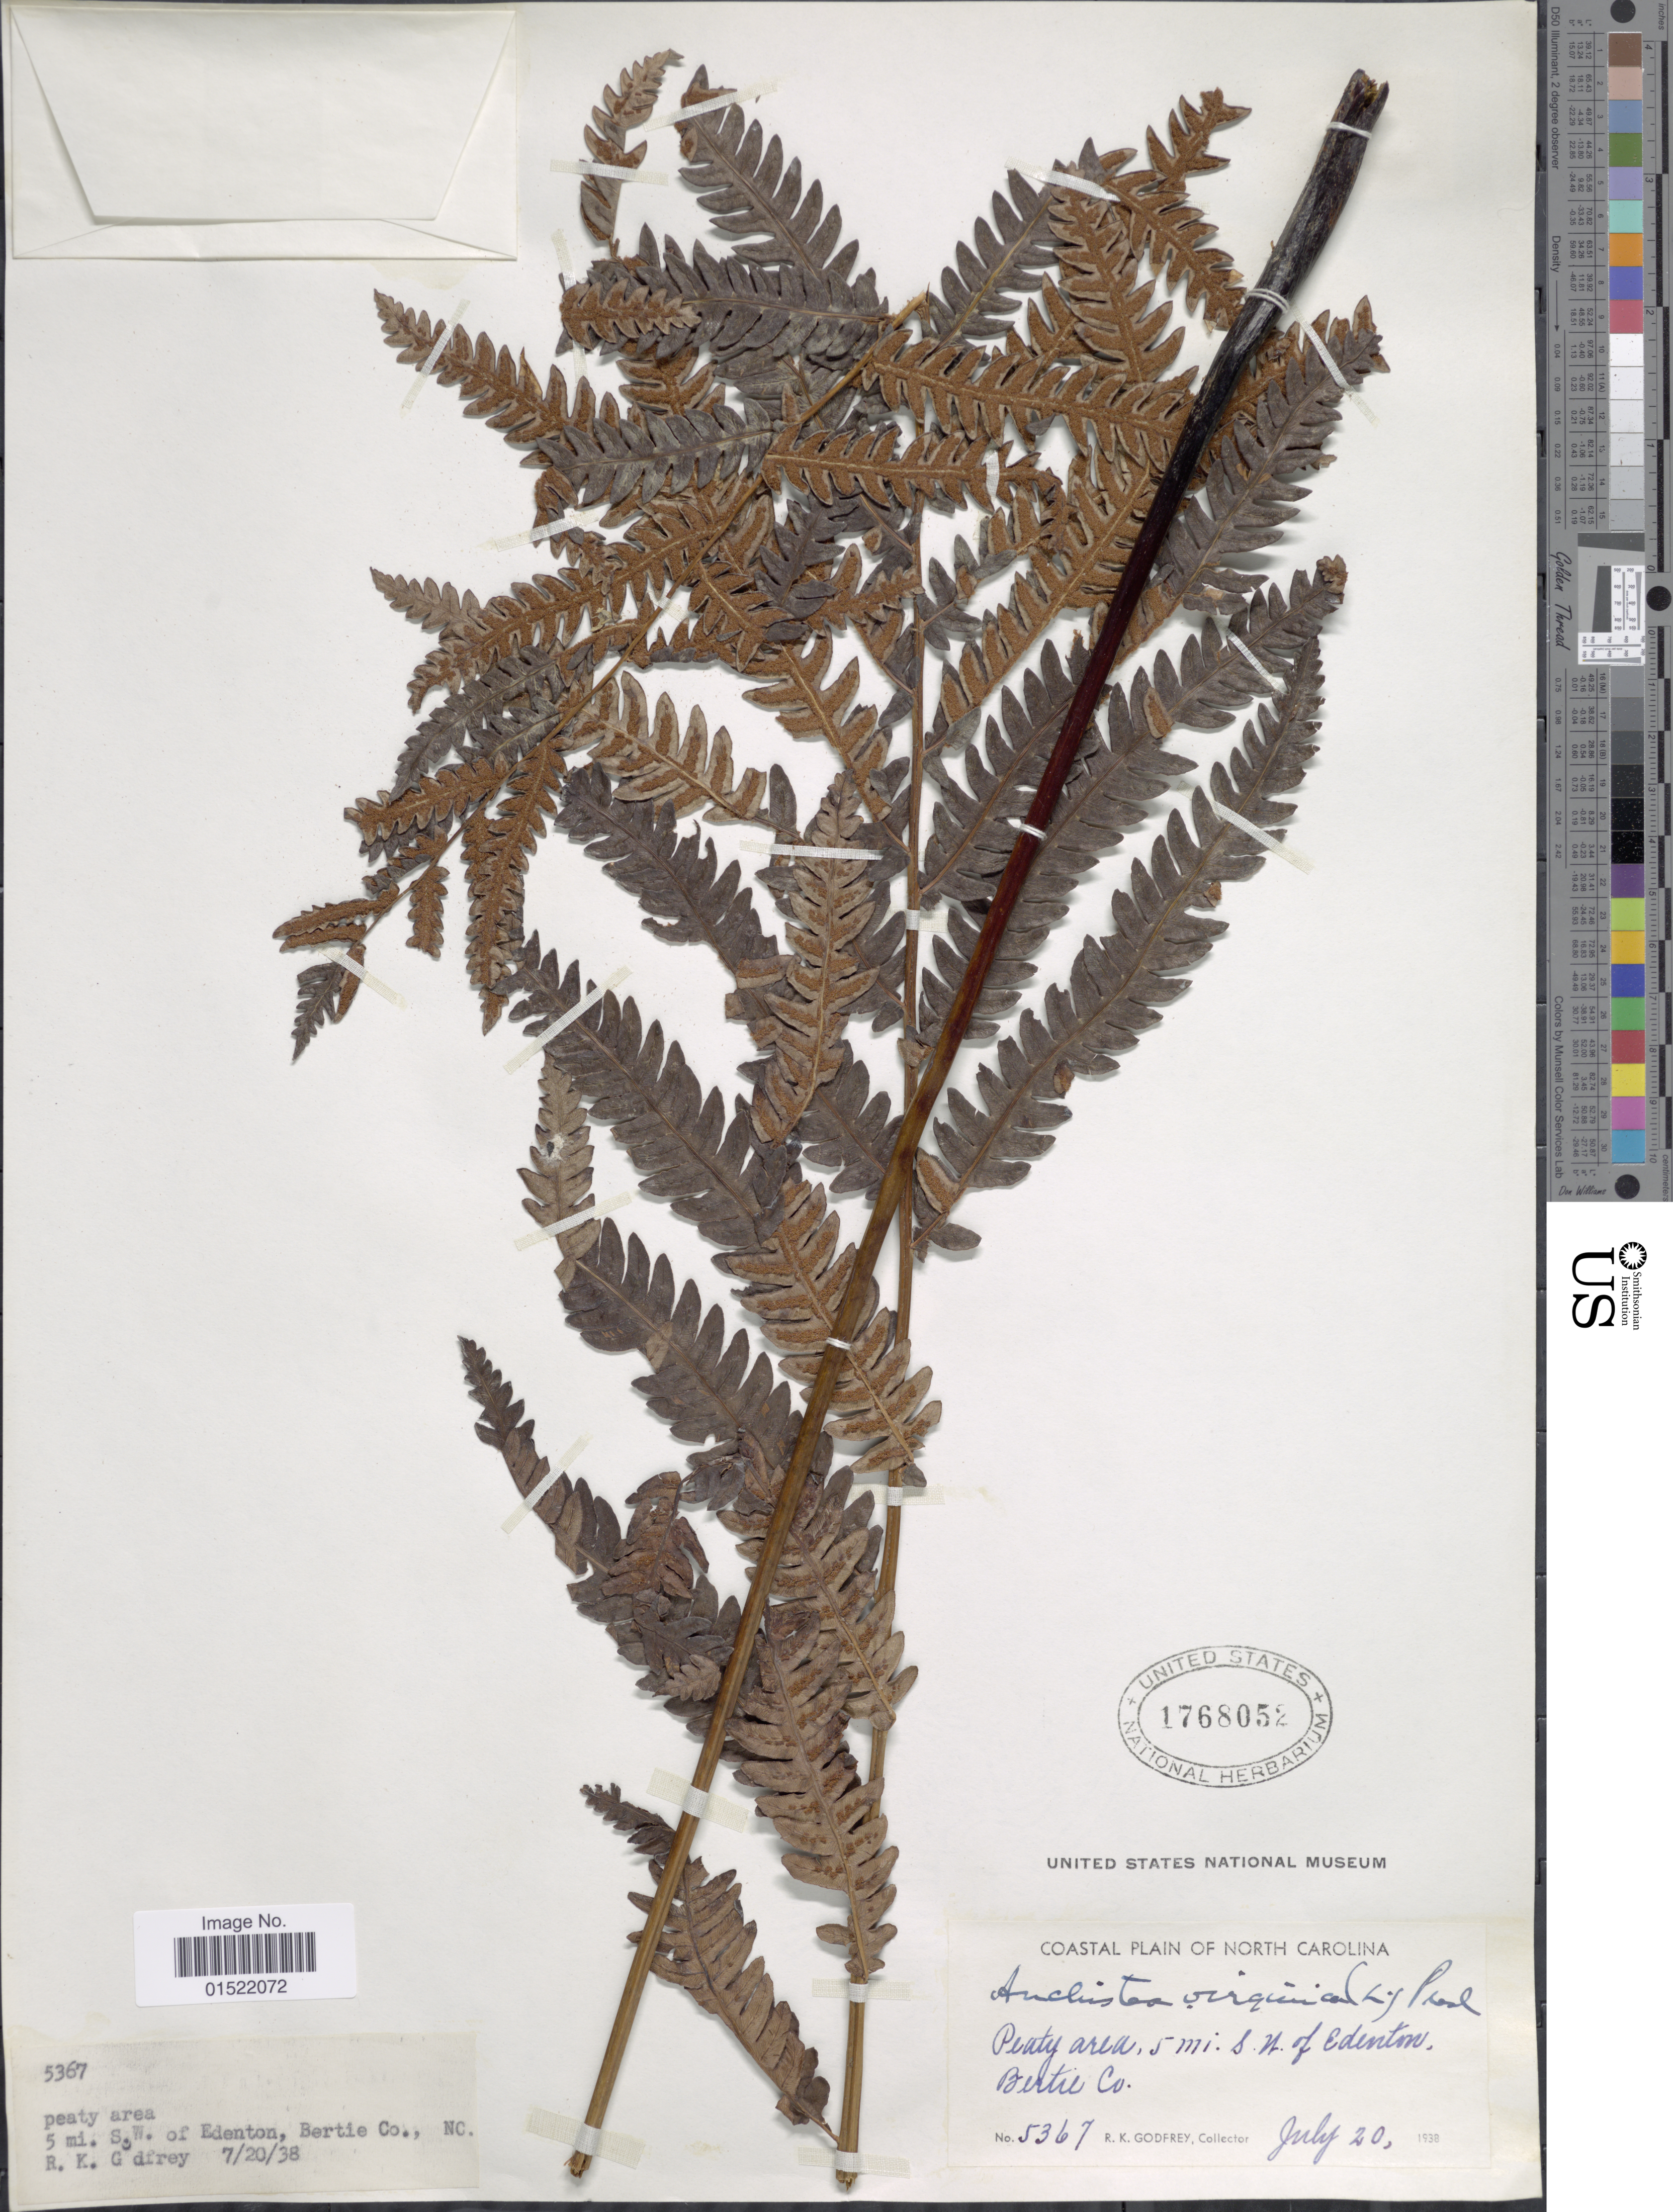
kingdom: Plantae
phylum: Tracheophyta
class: Polypodiopsida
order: Polypodiales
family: Blechnaceae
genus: Woodwardia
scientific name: Woodwardia virginica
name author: (L.) R.M. Sm.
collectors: R. K. Godfrey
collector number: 5367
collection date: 1938-07-20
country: United States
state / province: North Carolina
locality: Coastal Plain of North Carolina, Peaty area, 5 mi. S.W. of Edenton, Bertie Co., N.C.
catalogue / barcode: US 1768052